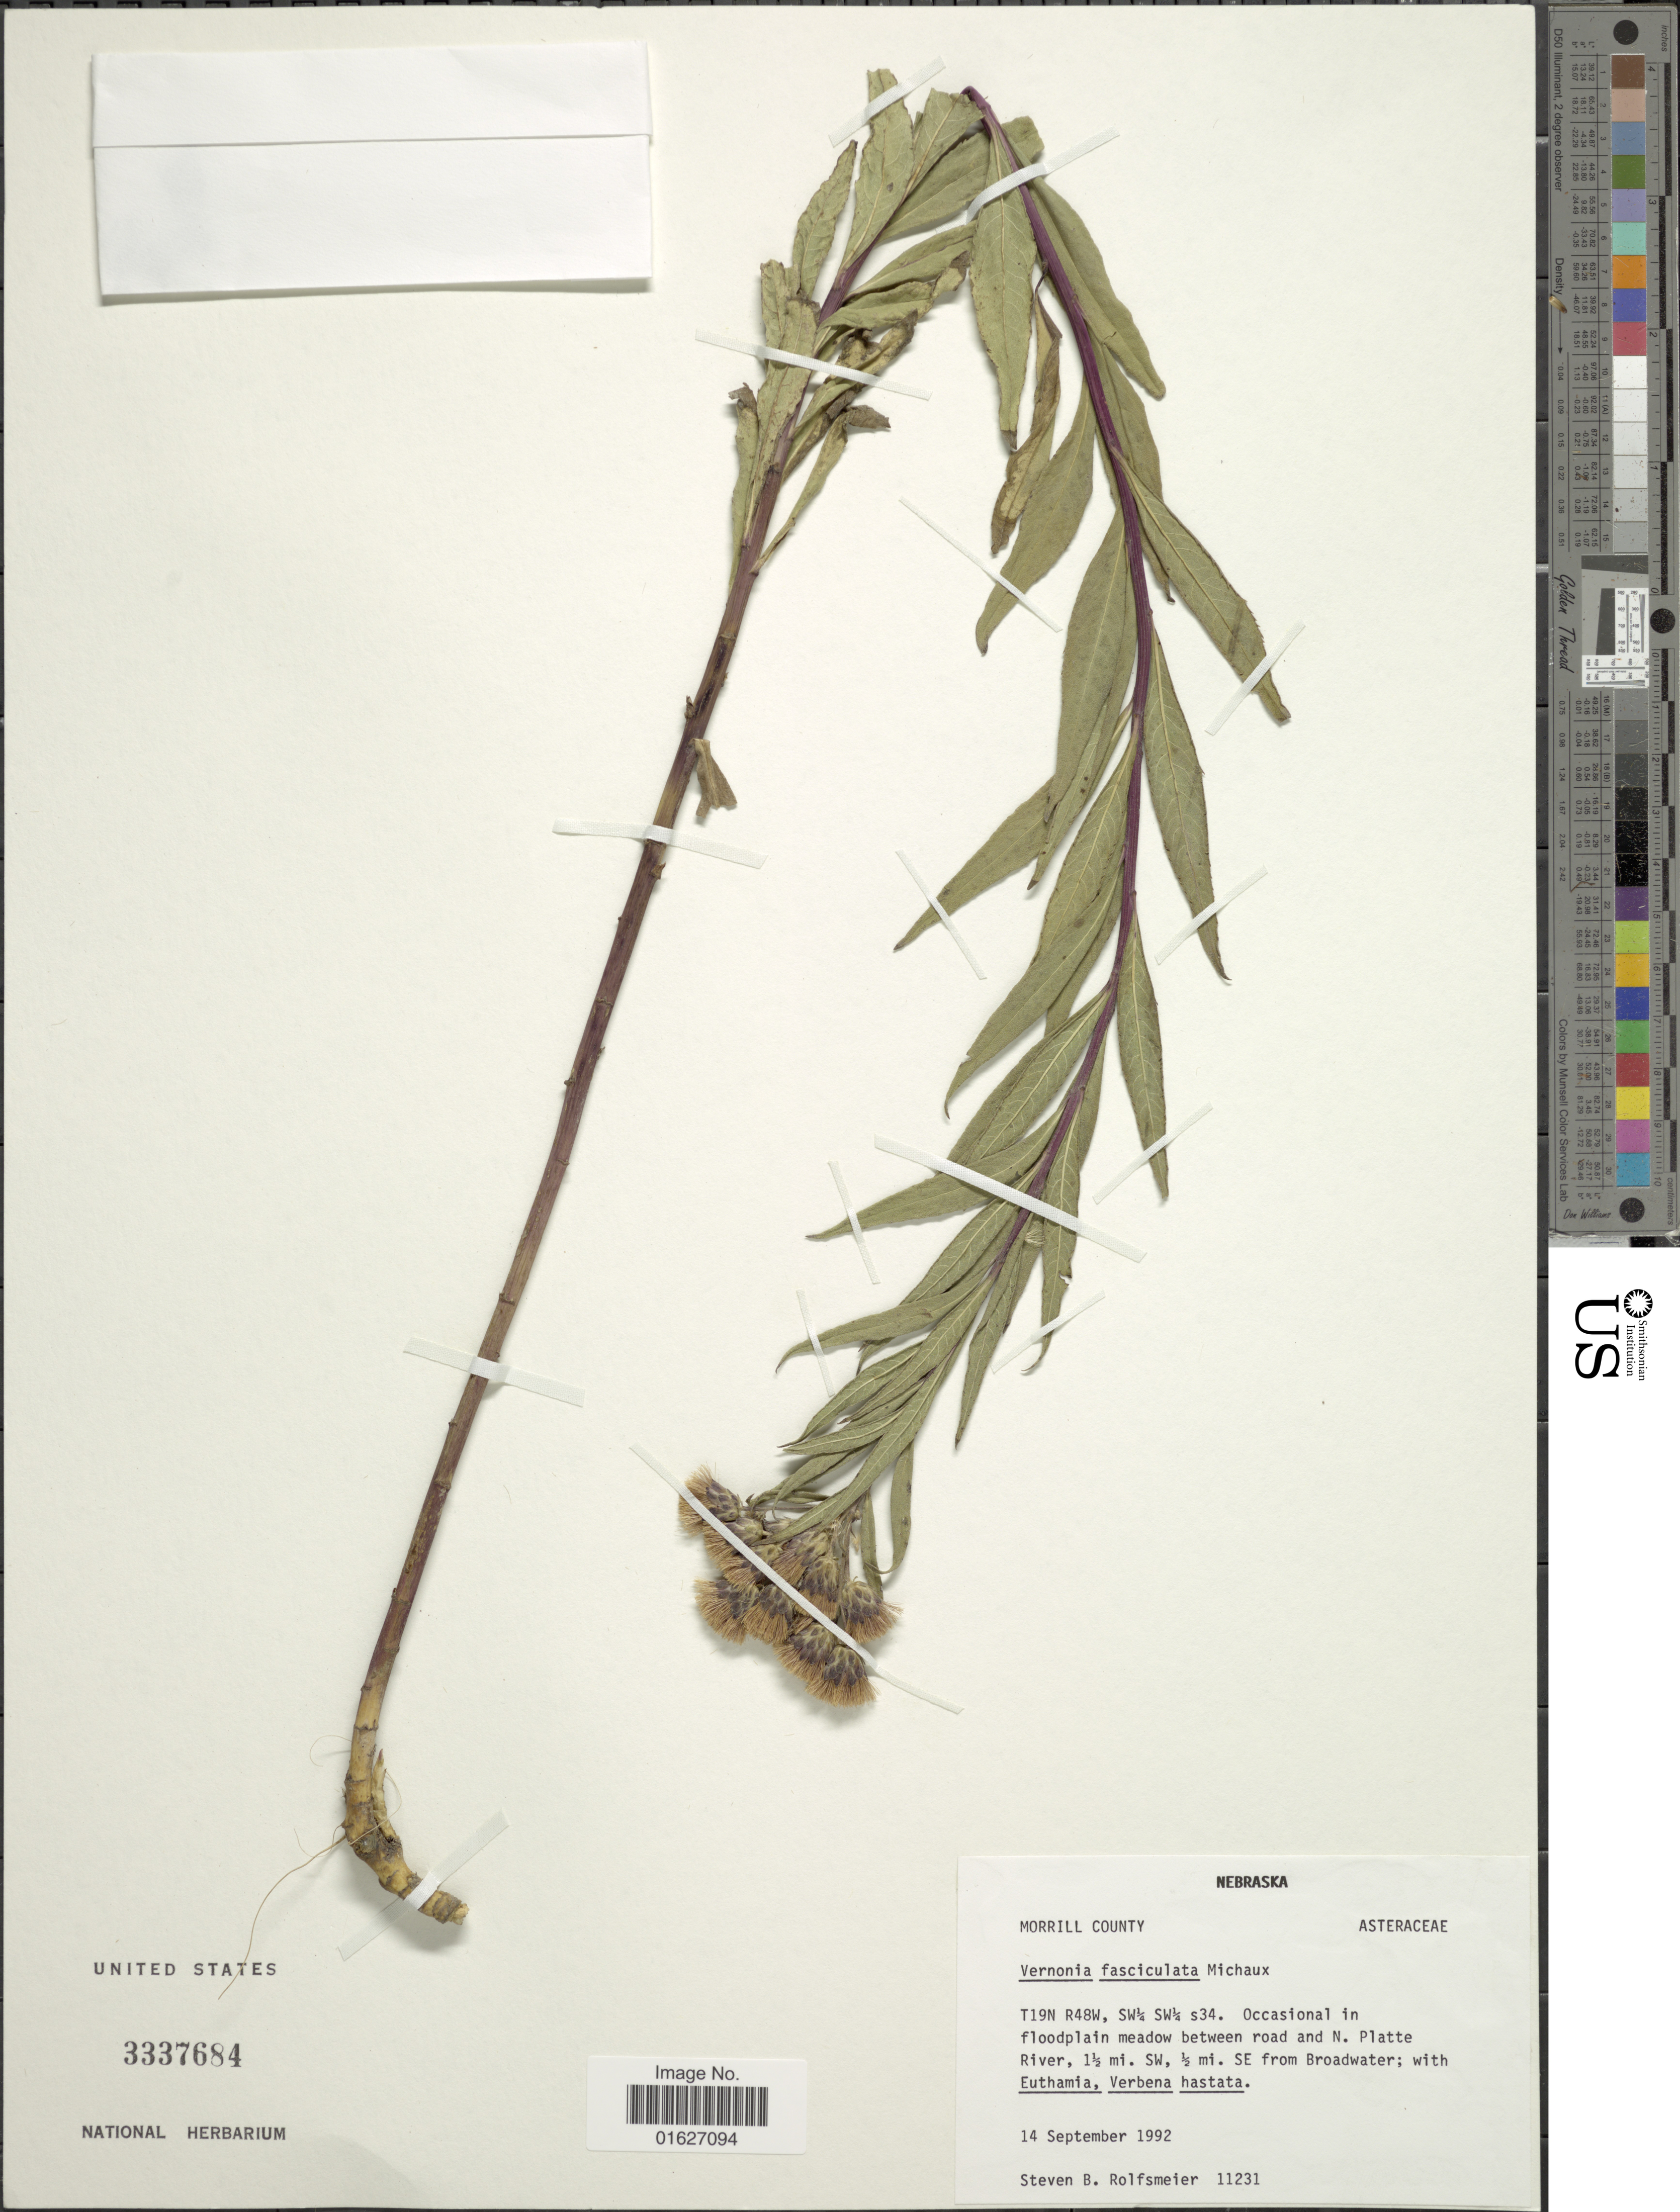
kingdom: Plantae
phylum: Tracheophyta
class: Magnoliopsida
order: Asterales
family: Asteraceae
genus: Vernonia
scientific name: Vernonia fasciculata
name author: Michx.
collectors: S. Rolfsmeier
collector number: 11231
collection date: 1992-09-14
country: United States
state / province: Nebraska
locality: T19N R48W, SW1/4 s34, occasional in floodplain meadow between road and N. Platte River, 1 1/2 mi. SW, 1/2 mi. SE from Broadwater.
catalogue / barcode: US 3337684